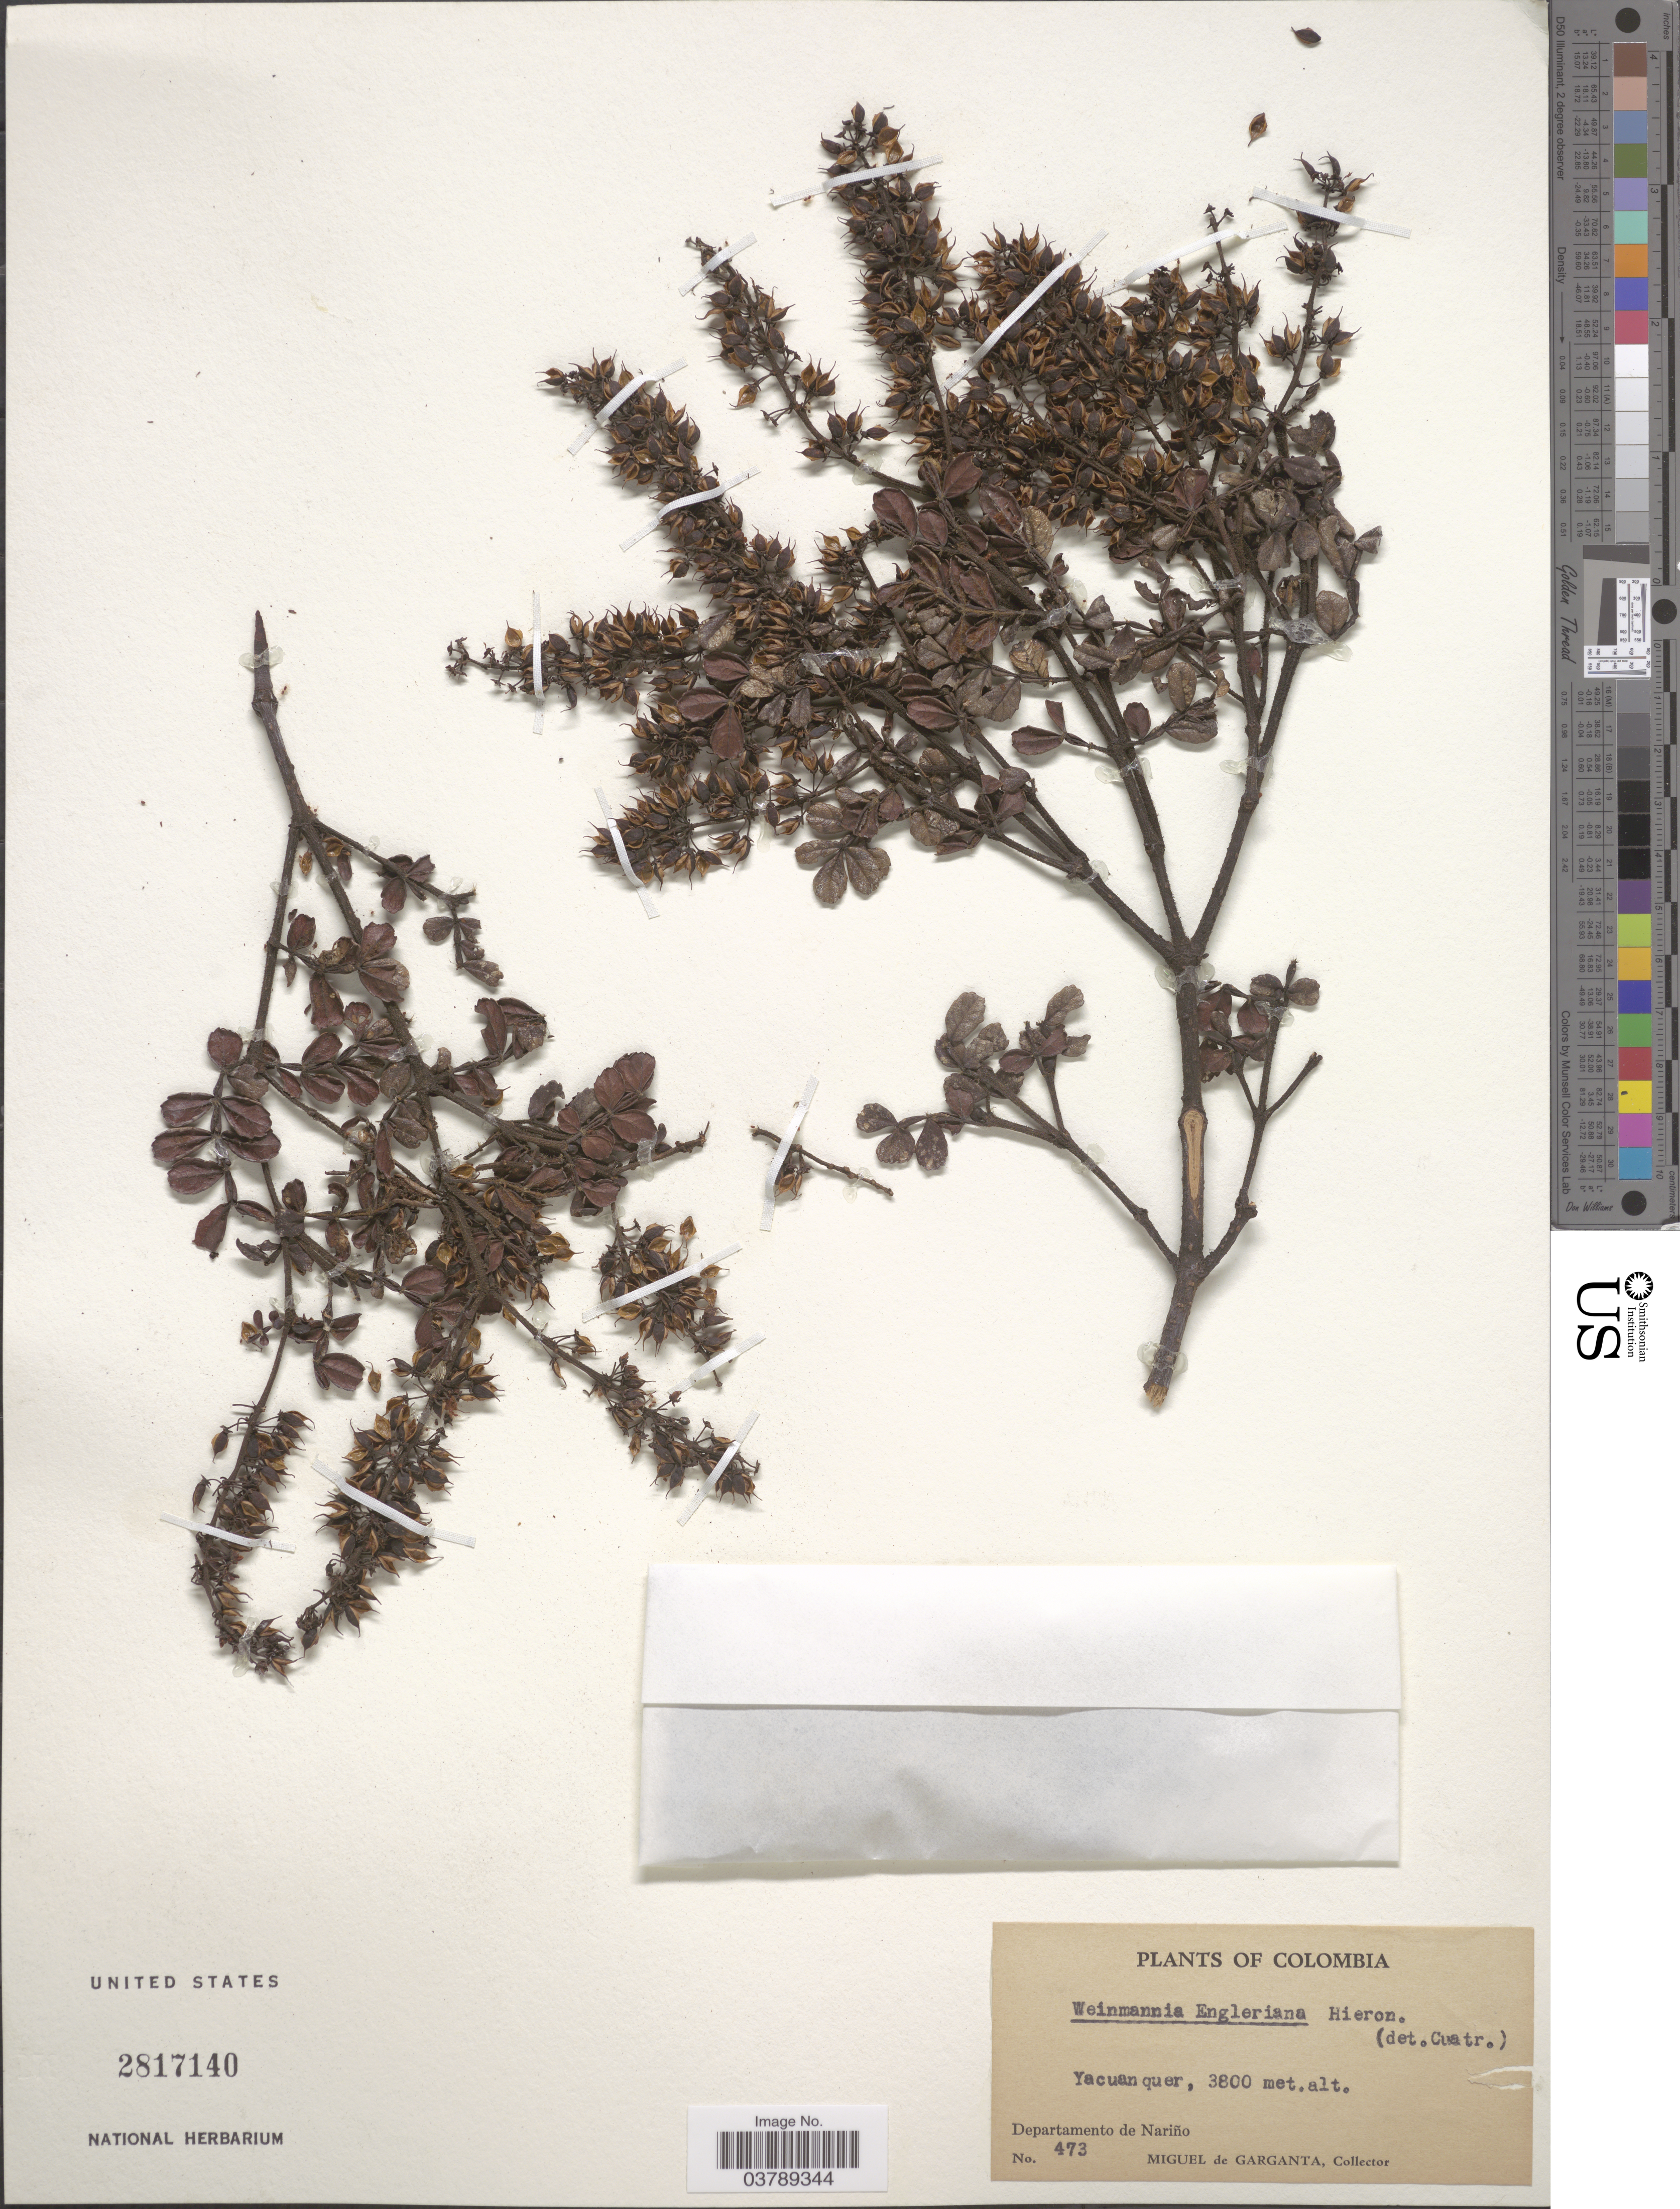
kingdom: Plantae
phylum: Tracheophyta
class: Magnoliopsida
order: Oxalidales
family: Cunoniaceae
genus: Weinmannia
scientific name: Weinmannia mariquitae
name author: Szyszyl.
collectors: M. Garganta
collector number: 473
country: Colombia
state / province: Nariño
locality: Yacuanquer. Depatamento de Nariño.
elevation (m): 3800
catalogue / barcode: US 2817140